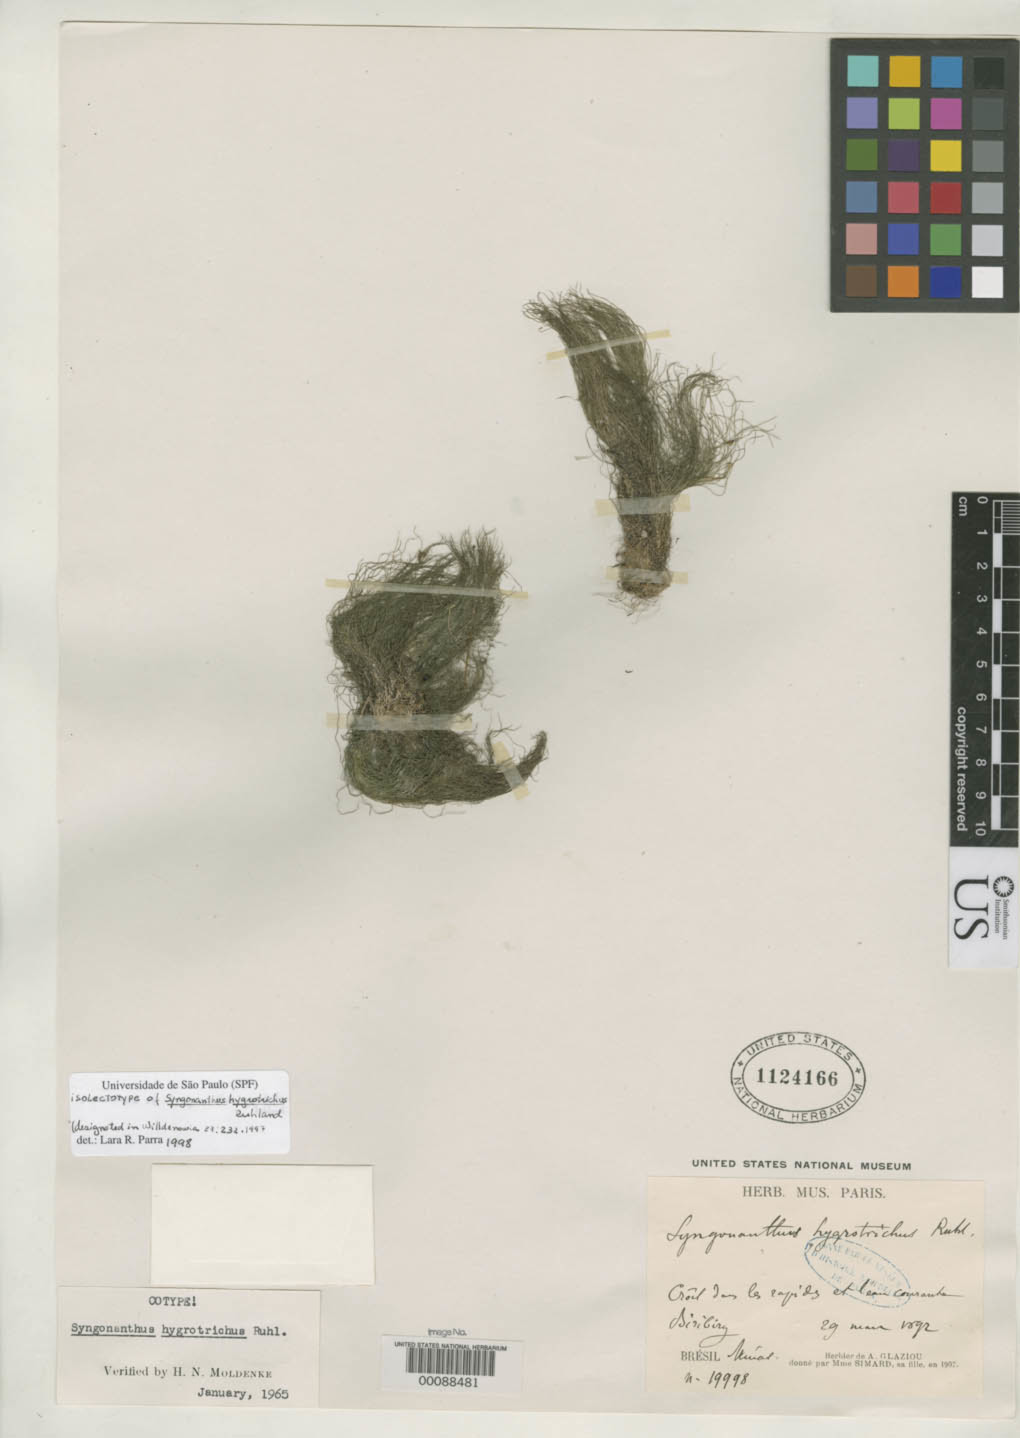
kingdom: Plantae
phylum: Tracheophyta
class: Liliopsida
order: Poales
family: Eriocaulaceae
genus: Syngonanthus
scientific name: Syngonanthus hygrotrichus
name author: Ruhland in Engl.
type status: Isolectotype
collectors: A. F. M. Glaziou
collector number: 19998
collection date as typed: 29 Mar 1892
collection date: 1892-03-29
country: Brazil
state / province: Minas Gerais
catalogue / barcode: US 1124166